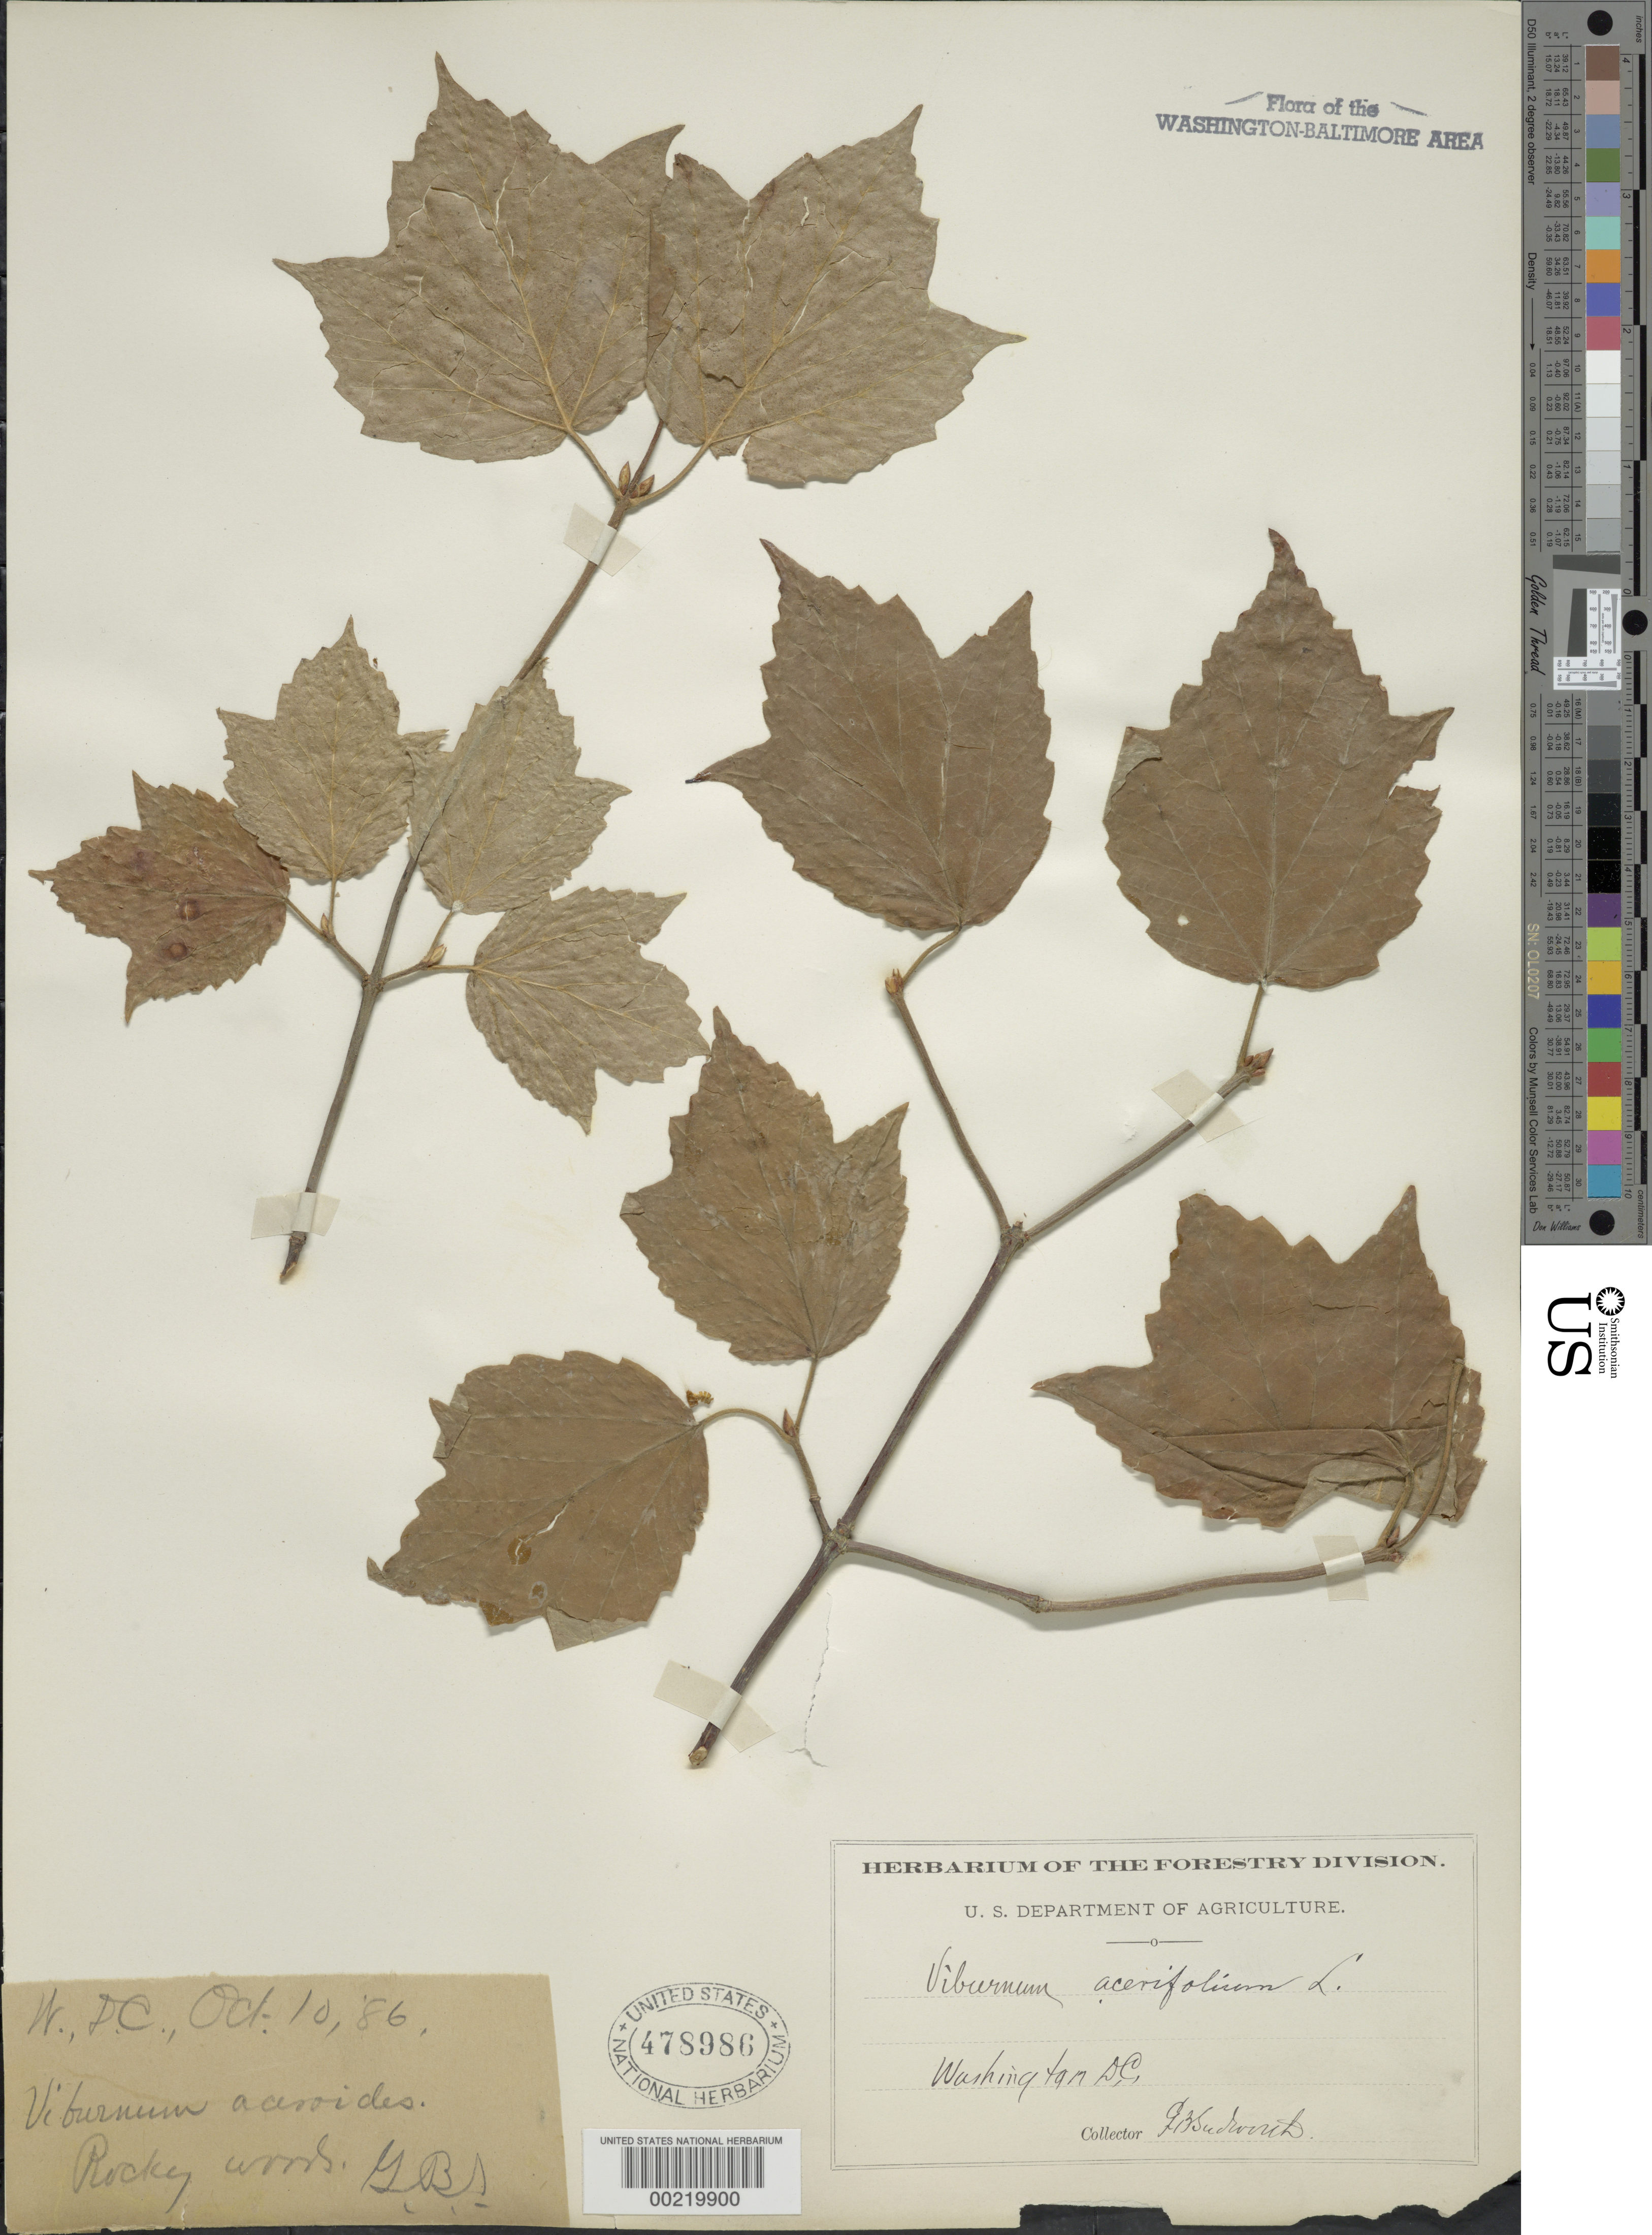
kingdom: Plantae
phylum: Tracheophyta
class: Magnoliopsida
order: Dipsacales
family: Viburnaceae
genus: Viburnum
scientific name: Viburnum acerifolium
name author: L.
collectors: G. B. Sudworth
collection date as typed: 10 Oct 1886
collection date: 1886-10-10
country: United States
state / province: District of Columbia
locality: Rocky Wood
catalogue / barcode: US 478986